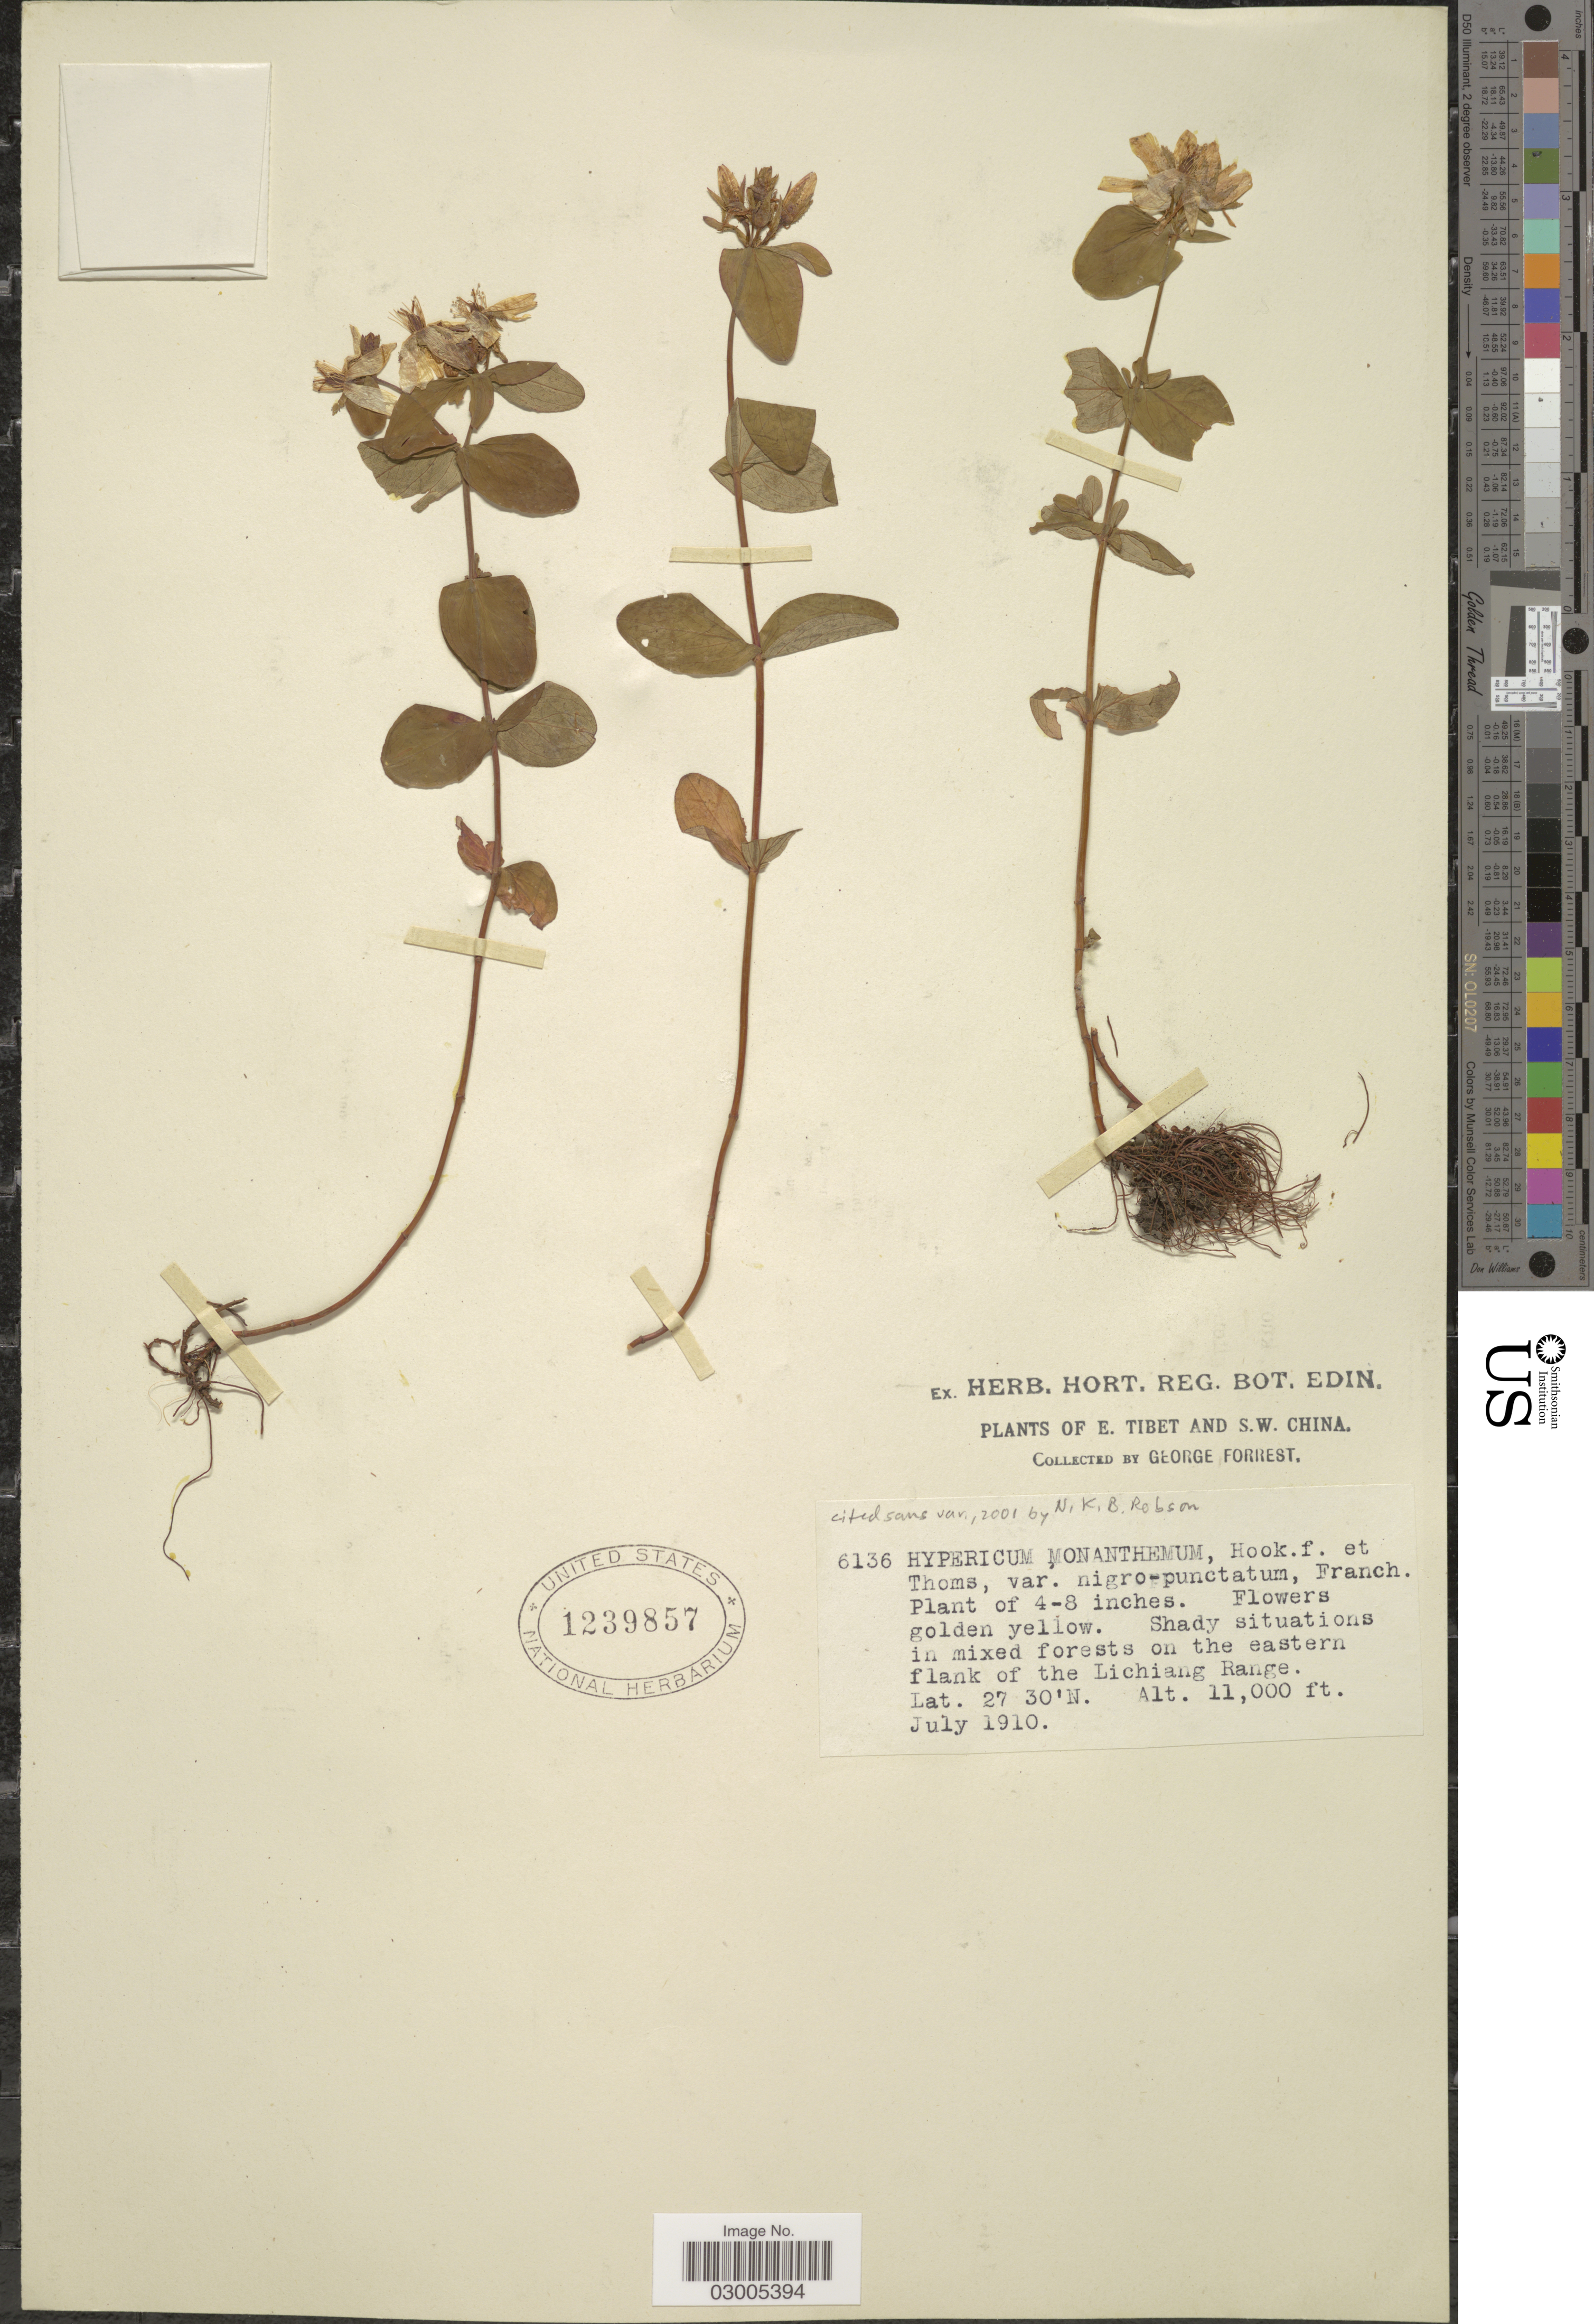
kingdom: Plantae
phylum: Tracheophyta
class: Magnoliopsida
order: Malpighiales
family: Hypericaceae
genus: Hypericum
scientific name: Hypericum monanthemum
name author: Hook. f. & Thomson ex Dyer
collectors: G. Forrest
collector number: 6136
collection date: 1910-07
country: China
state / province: Xizang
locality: E. Tibet and S.W. China. Sady situations in mixed forests on the eastern flank of the Lichiang Range.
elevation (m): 3353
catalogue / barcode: US 1239857